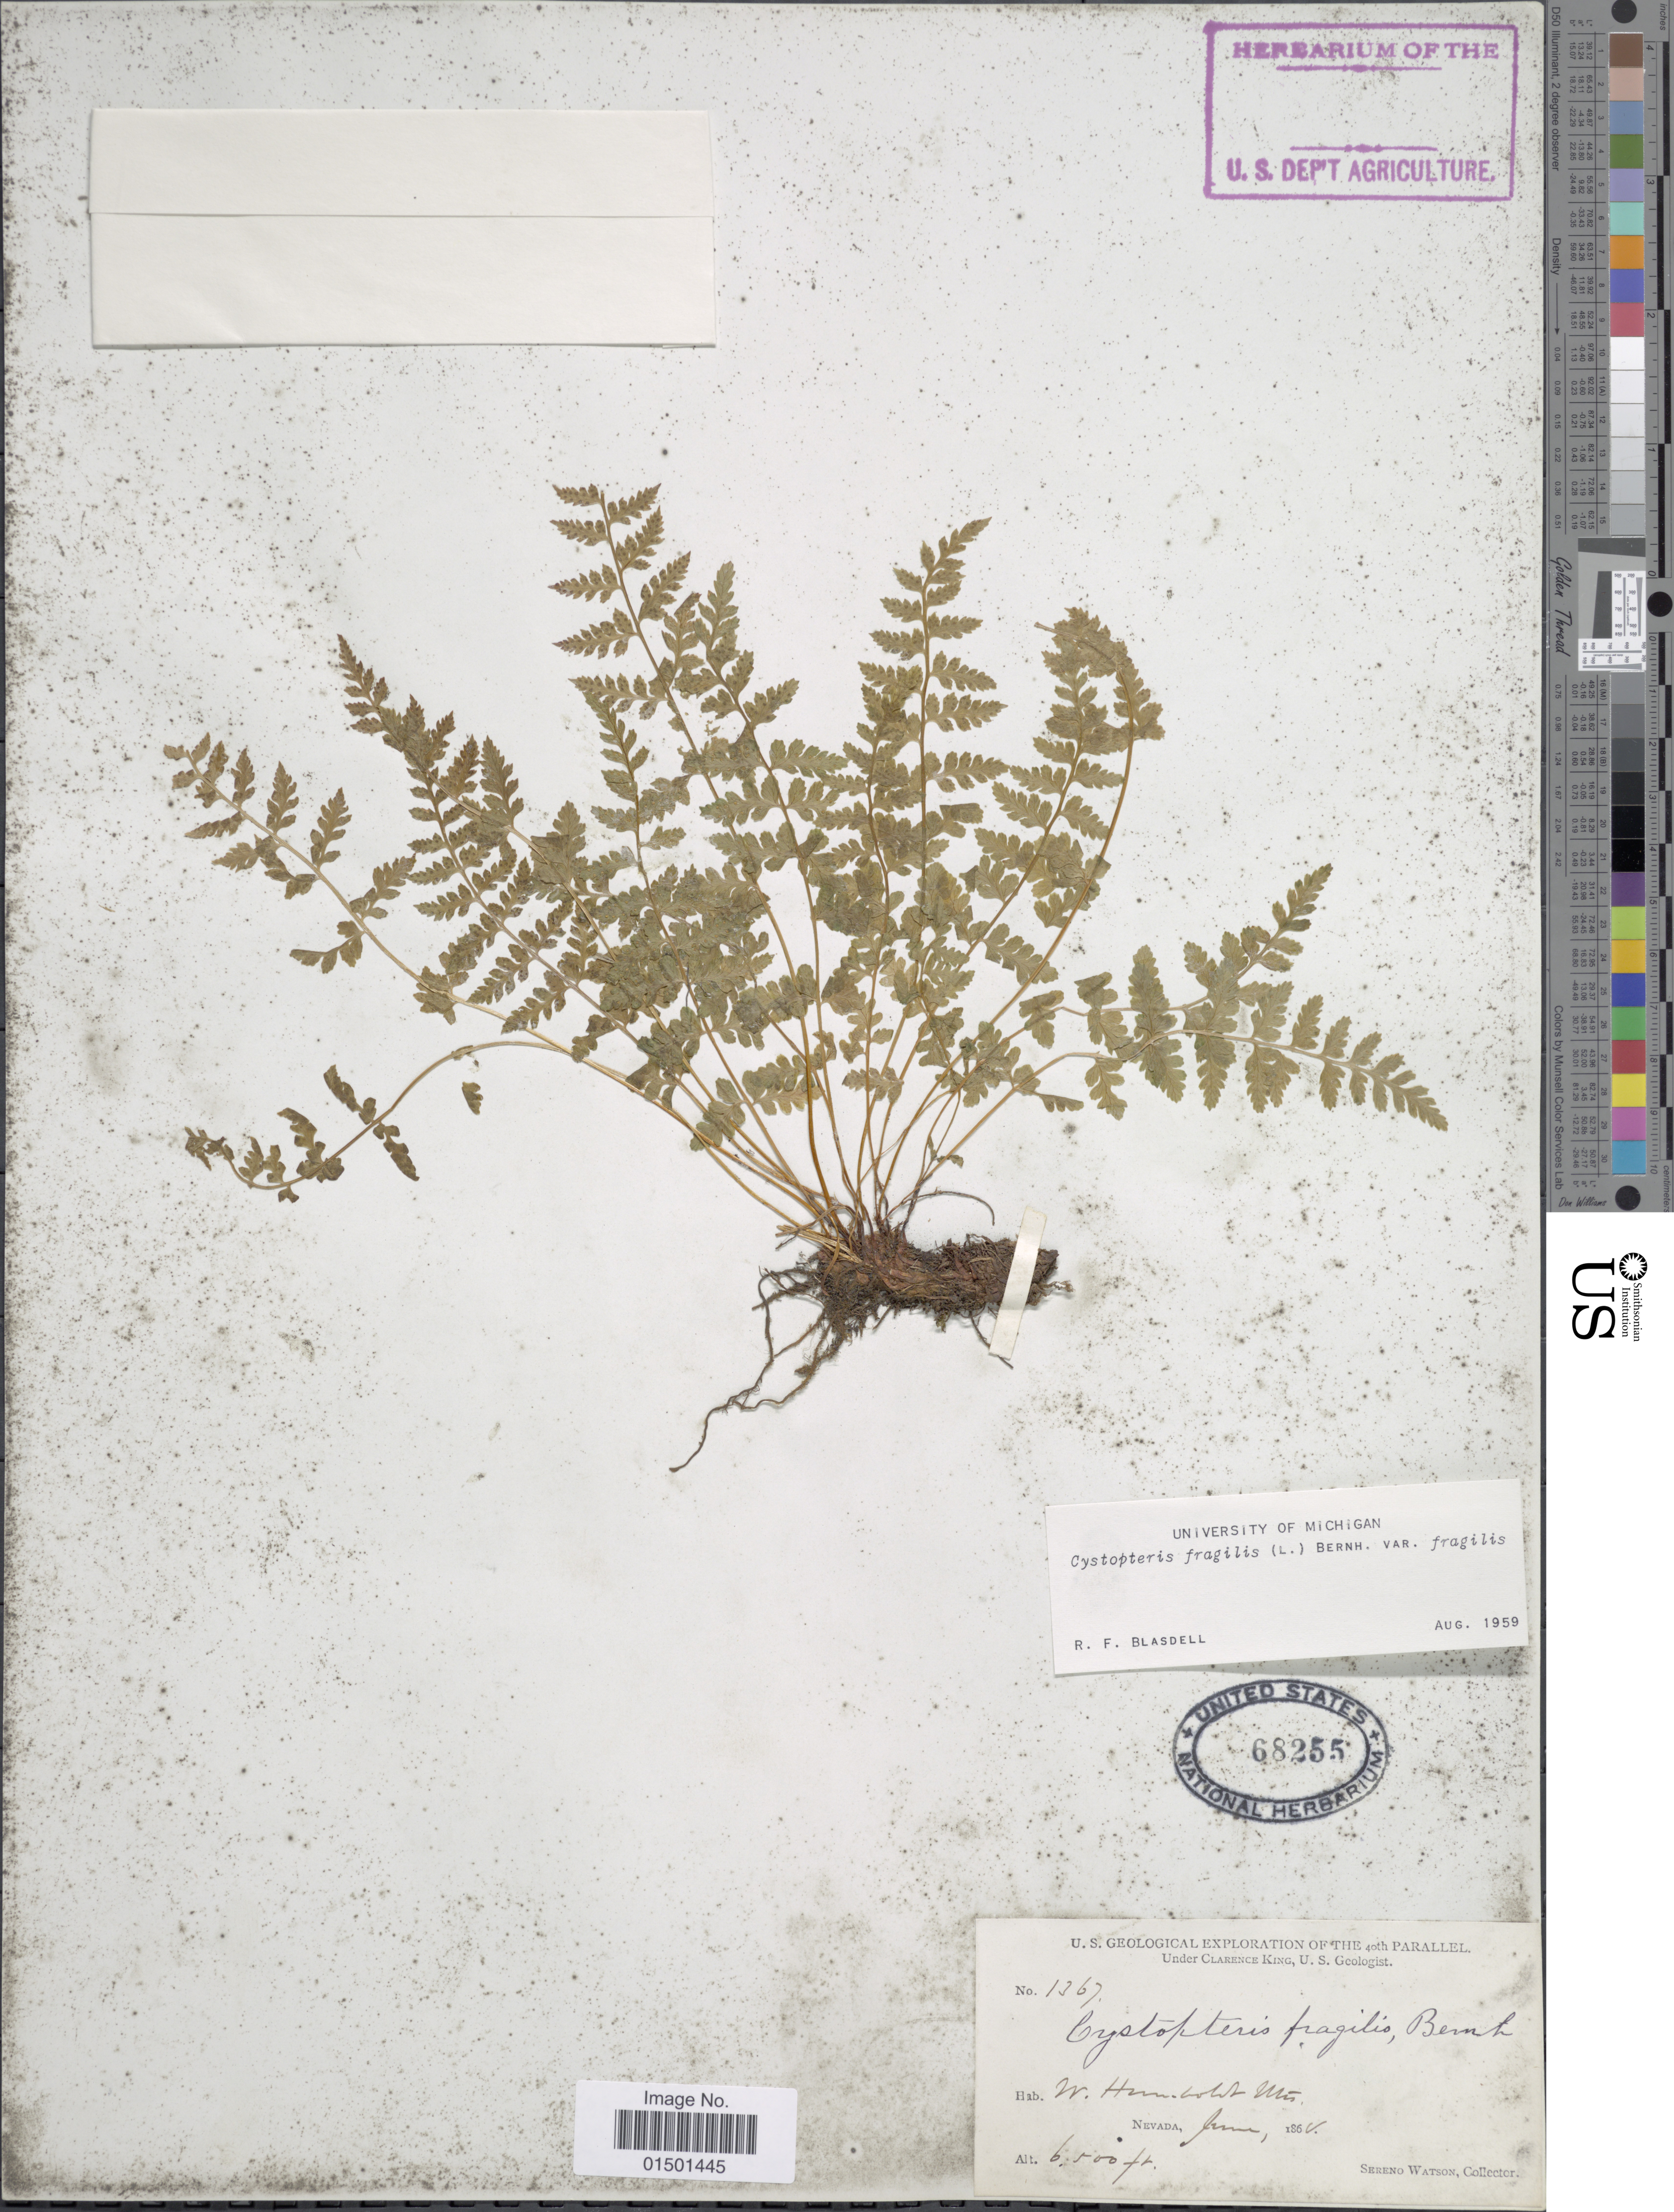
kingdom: Plantae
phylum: Tracheophyta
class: Polypodiopsida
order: Polypodiales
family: Cystopteridaceae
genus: Cystopteris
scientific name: Cystopteris fragilis var. fragilis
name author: (L.) Bernh.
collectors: S. Watson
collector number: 1367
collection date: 1865-06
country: United States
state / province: Nevada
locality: W. Humboldt Mts.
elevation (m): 1981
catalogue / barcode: US 68255